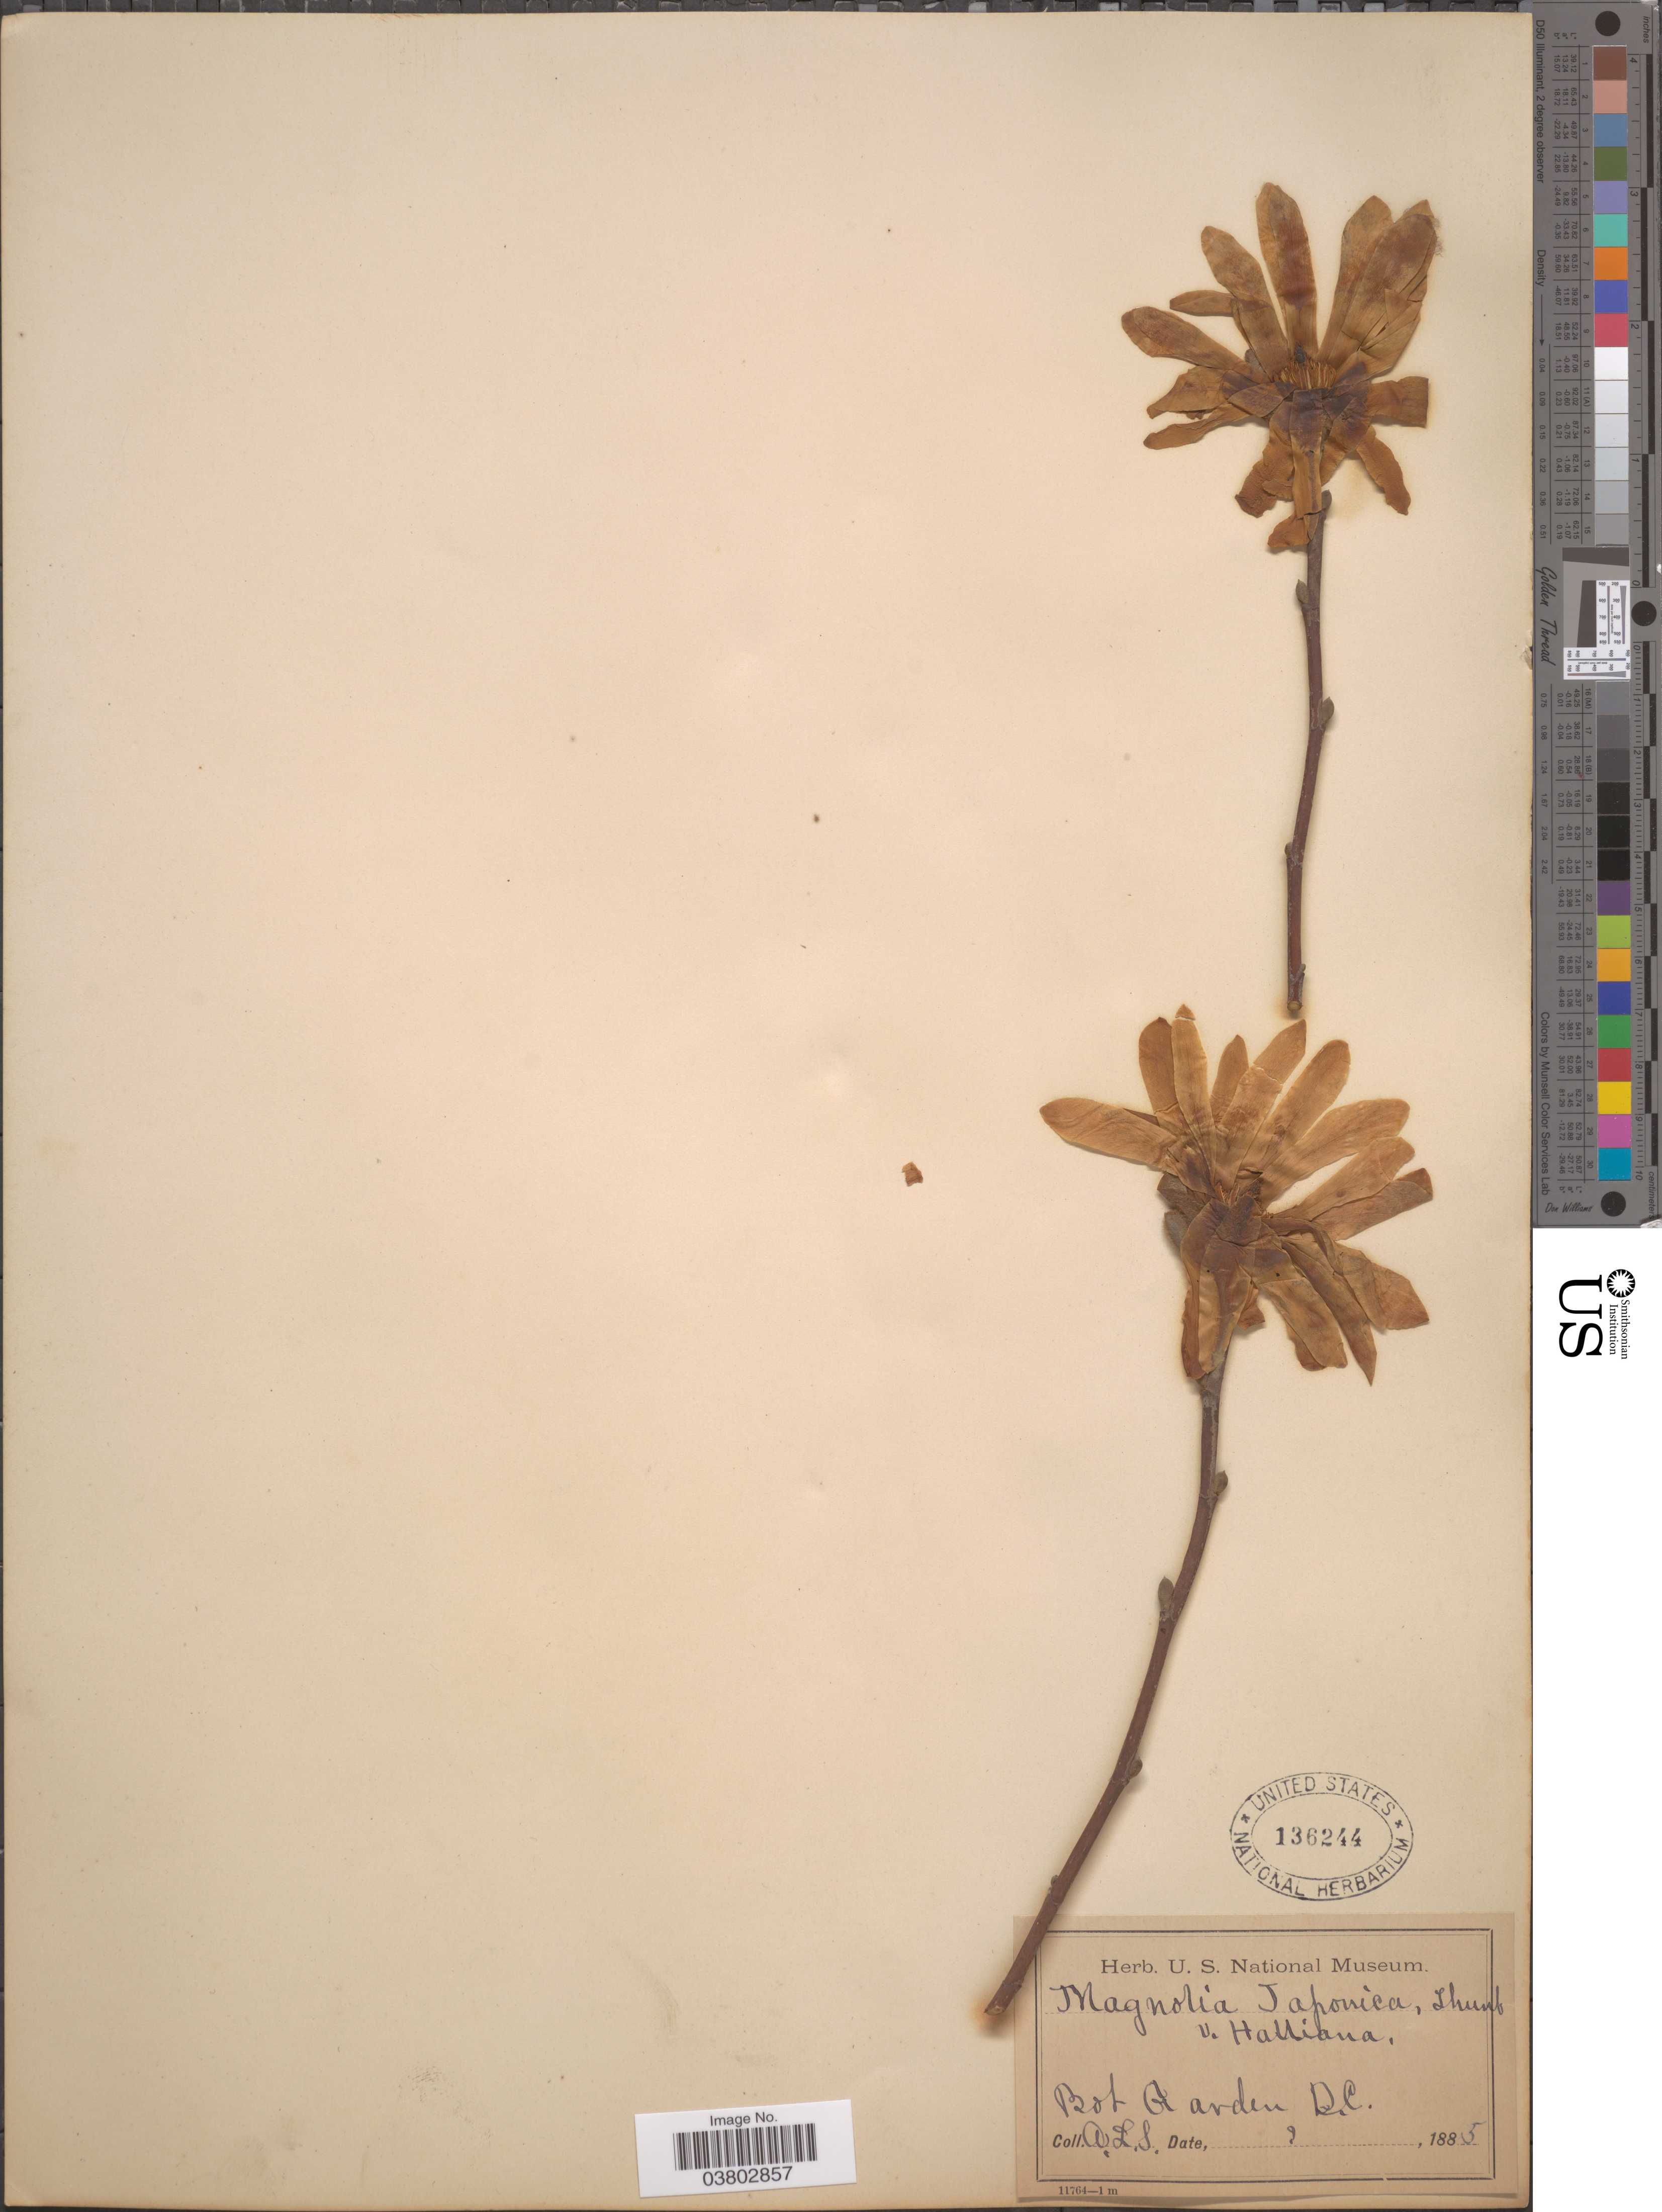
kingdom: Plantae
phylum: Tracheophyta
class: Magnoliopsida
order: Magnoliales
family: Magnoliaceae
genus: Magnolia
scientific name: Magnolia parviflora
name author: Blume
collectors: A. L. S.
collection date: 1885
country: United States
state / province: District of Columbia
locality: Bot Garden.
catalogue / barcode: US 136244